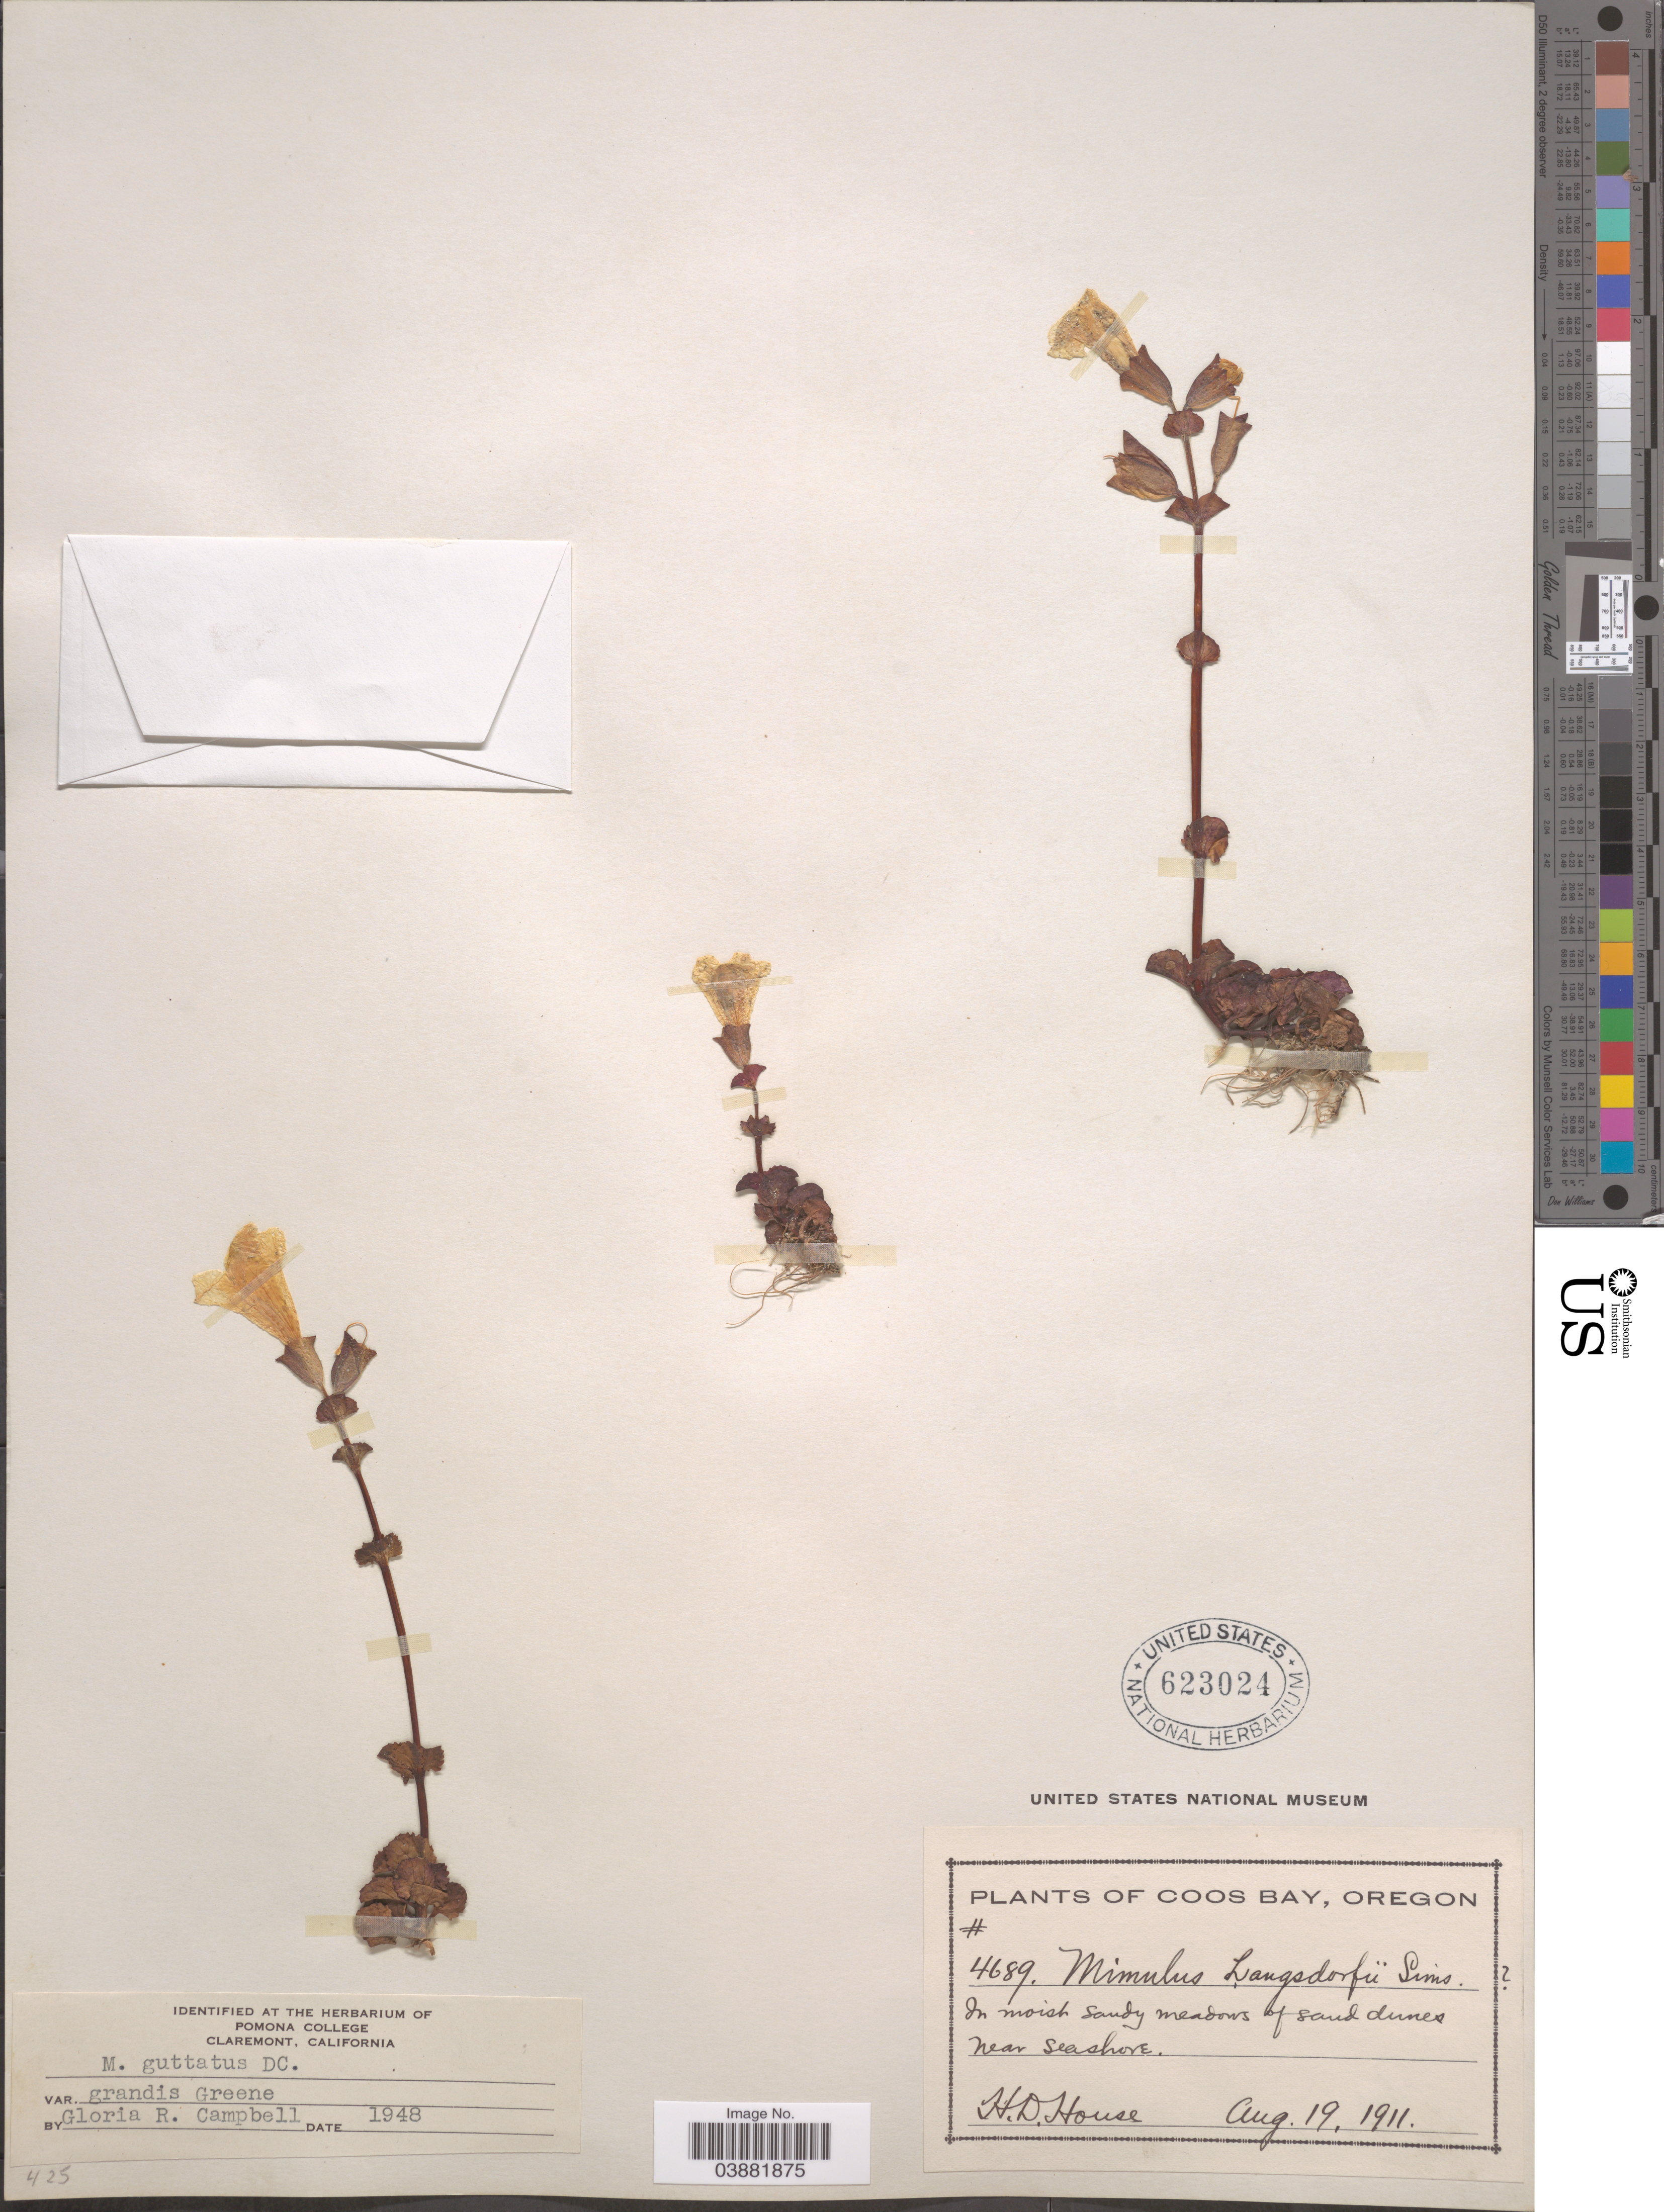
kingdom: Plantae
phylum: Tracheophyta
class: Magnoliopsida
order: Lamiales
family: Phrymaceae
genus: Mimulus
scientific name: Mimulus guttatus var. grandis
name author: Greene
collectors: H. D. House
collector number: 4689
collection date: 1911-08-19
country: United States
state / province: Oregon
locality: Coos Bay. Near seashore.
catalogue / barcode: US 623024